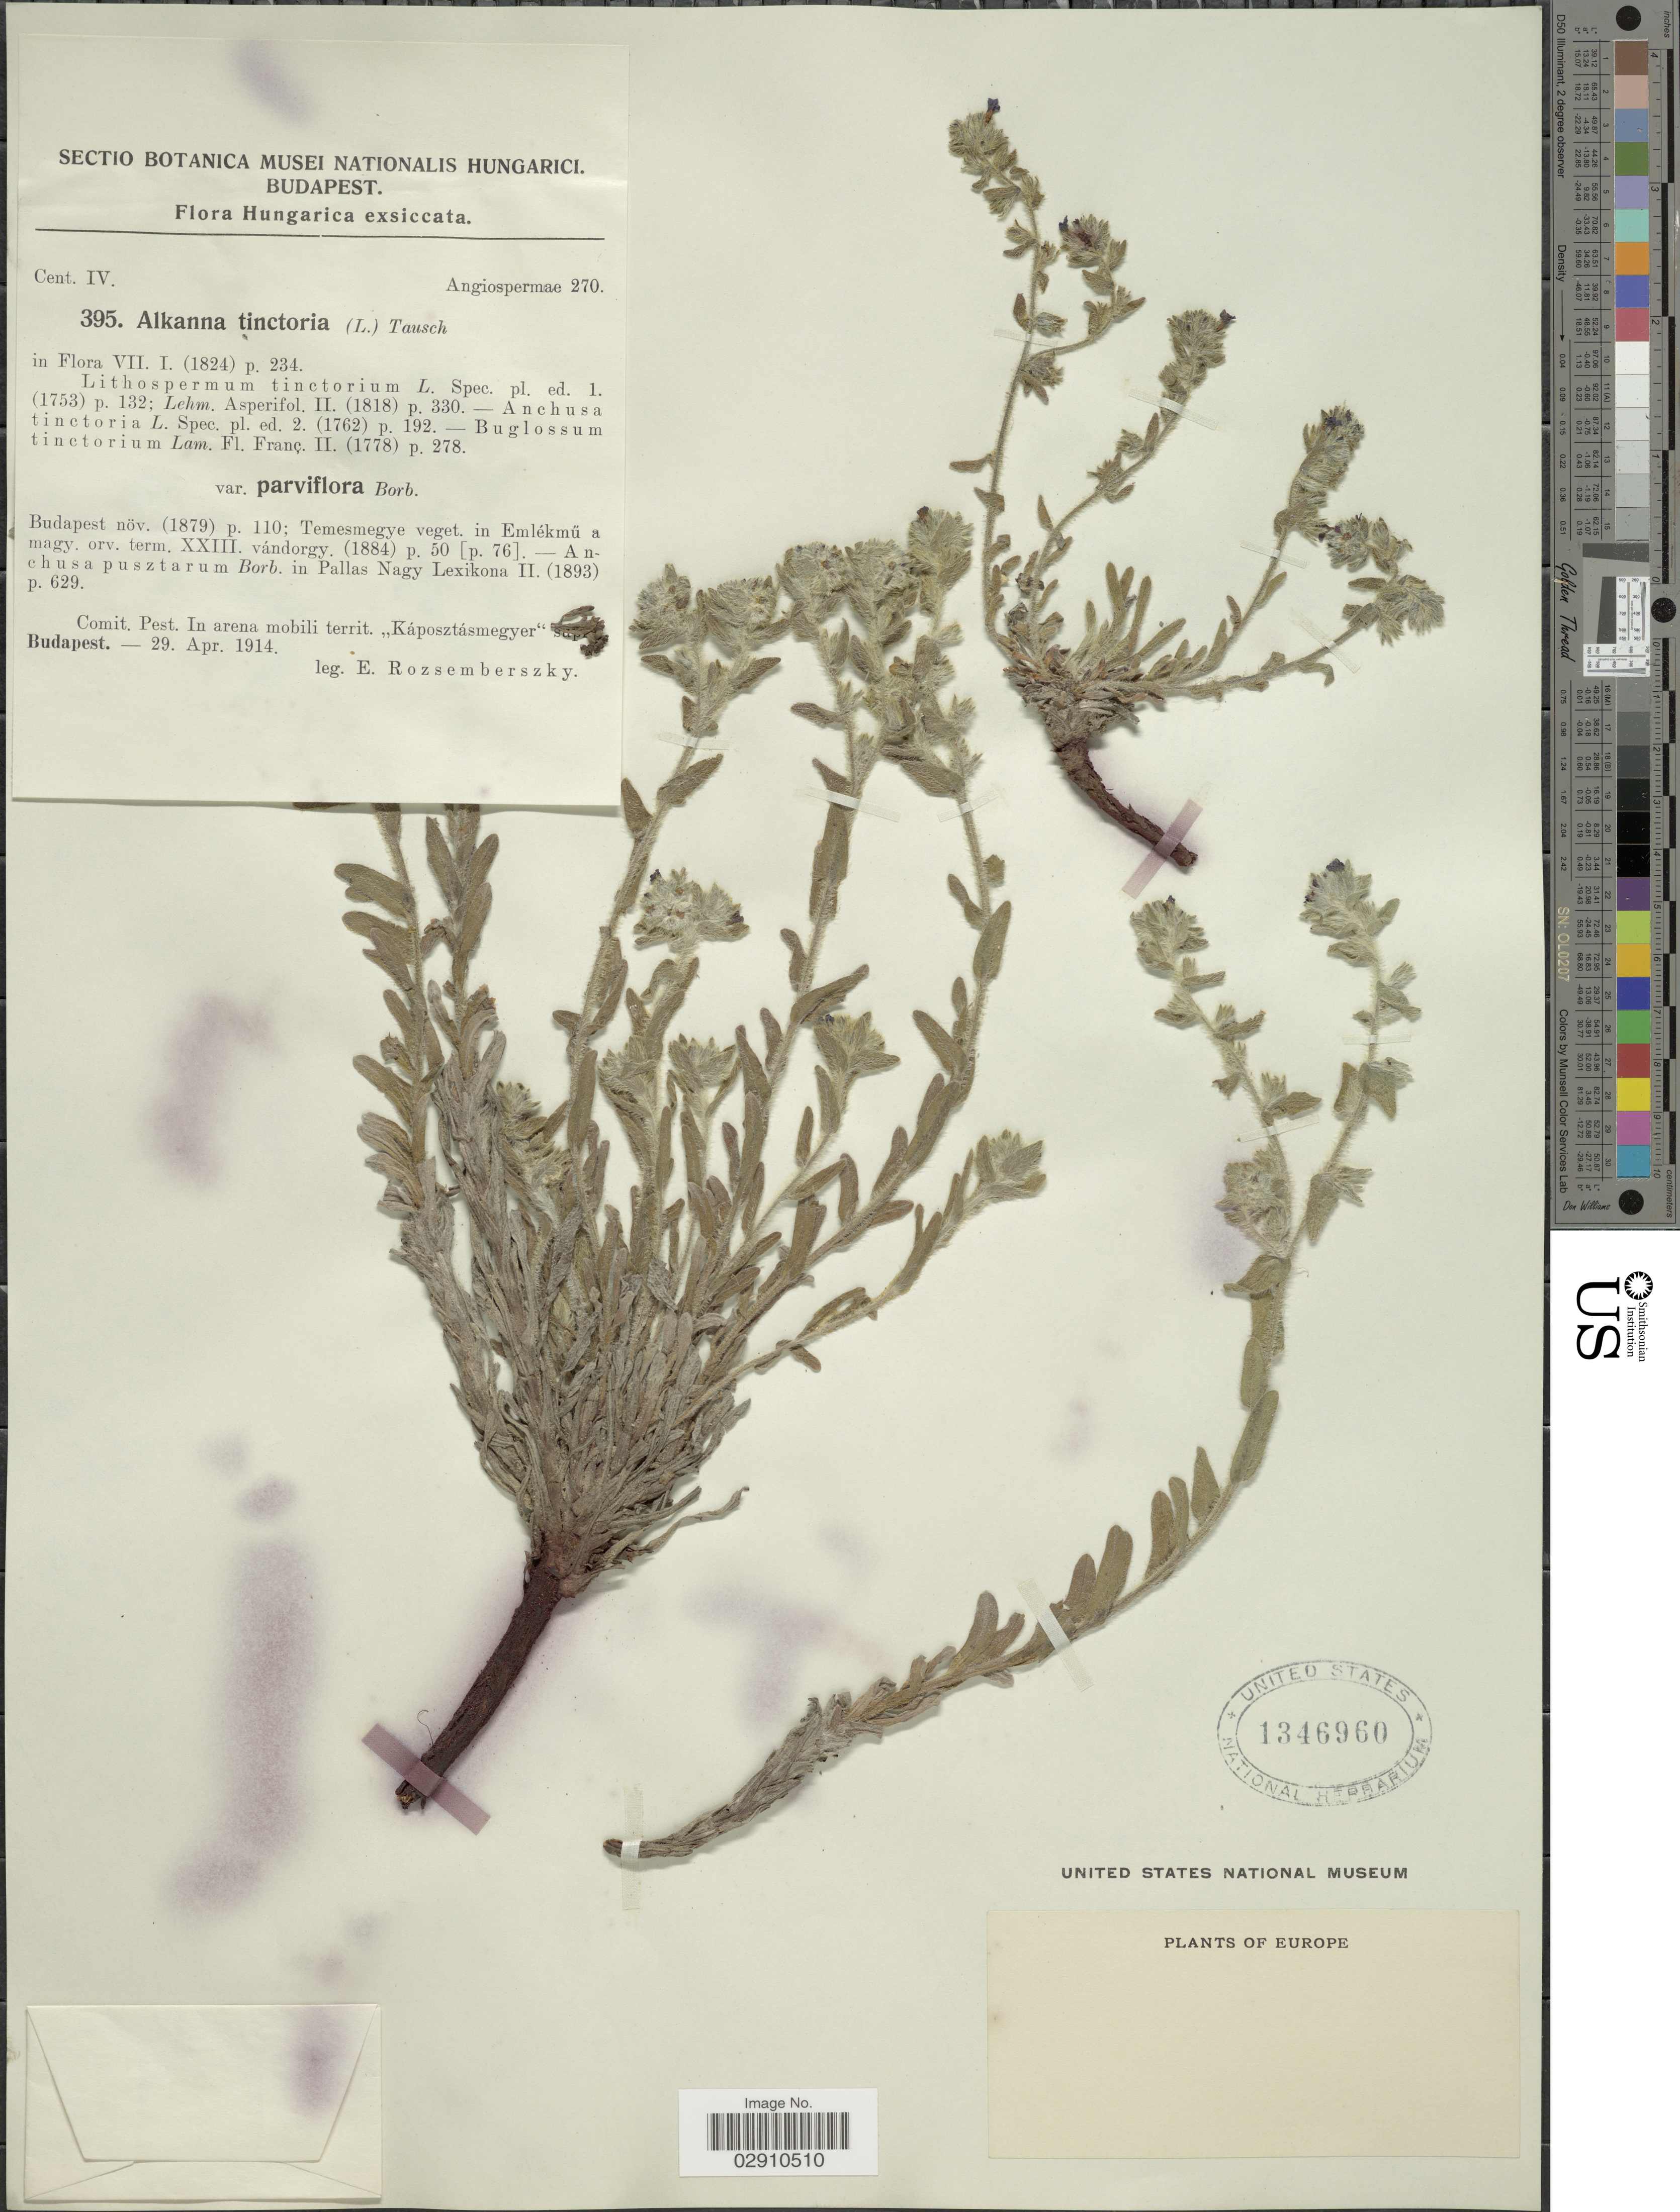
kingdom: Plantae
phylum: Tracheophyta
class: Magnoliopsida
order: Boraginales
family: Boraginaceae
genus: Alkanna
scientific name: Alkanna tinctoria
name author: (L.) Tausch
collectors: E. Rozsembersky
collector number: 395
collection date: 1914-04-29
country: Hungary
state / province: Budapest, Capital District of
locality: Comit. Pest. In arena mobili territ. "Käposztásmegyer" [illegible text] Budapest.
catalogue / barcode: US 1346960